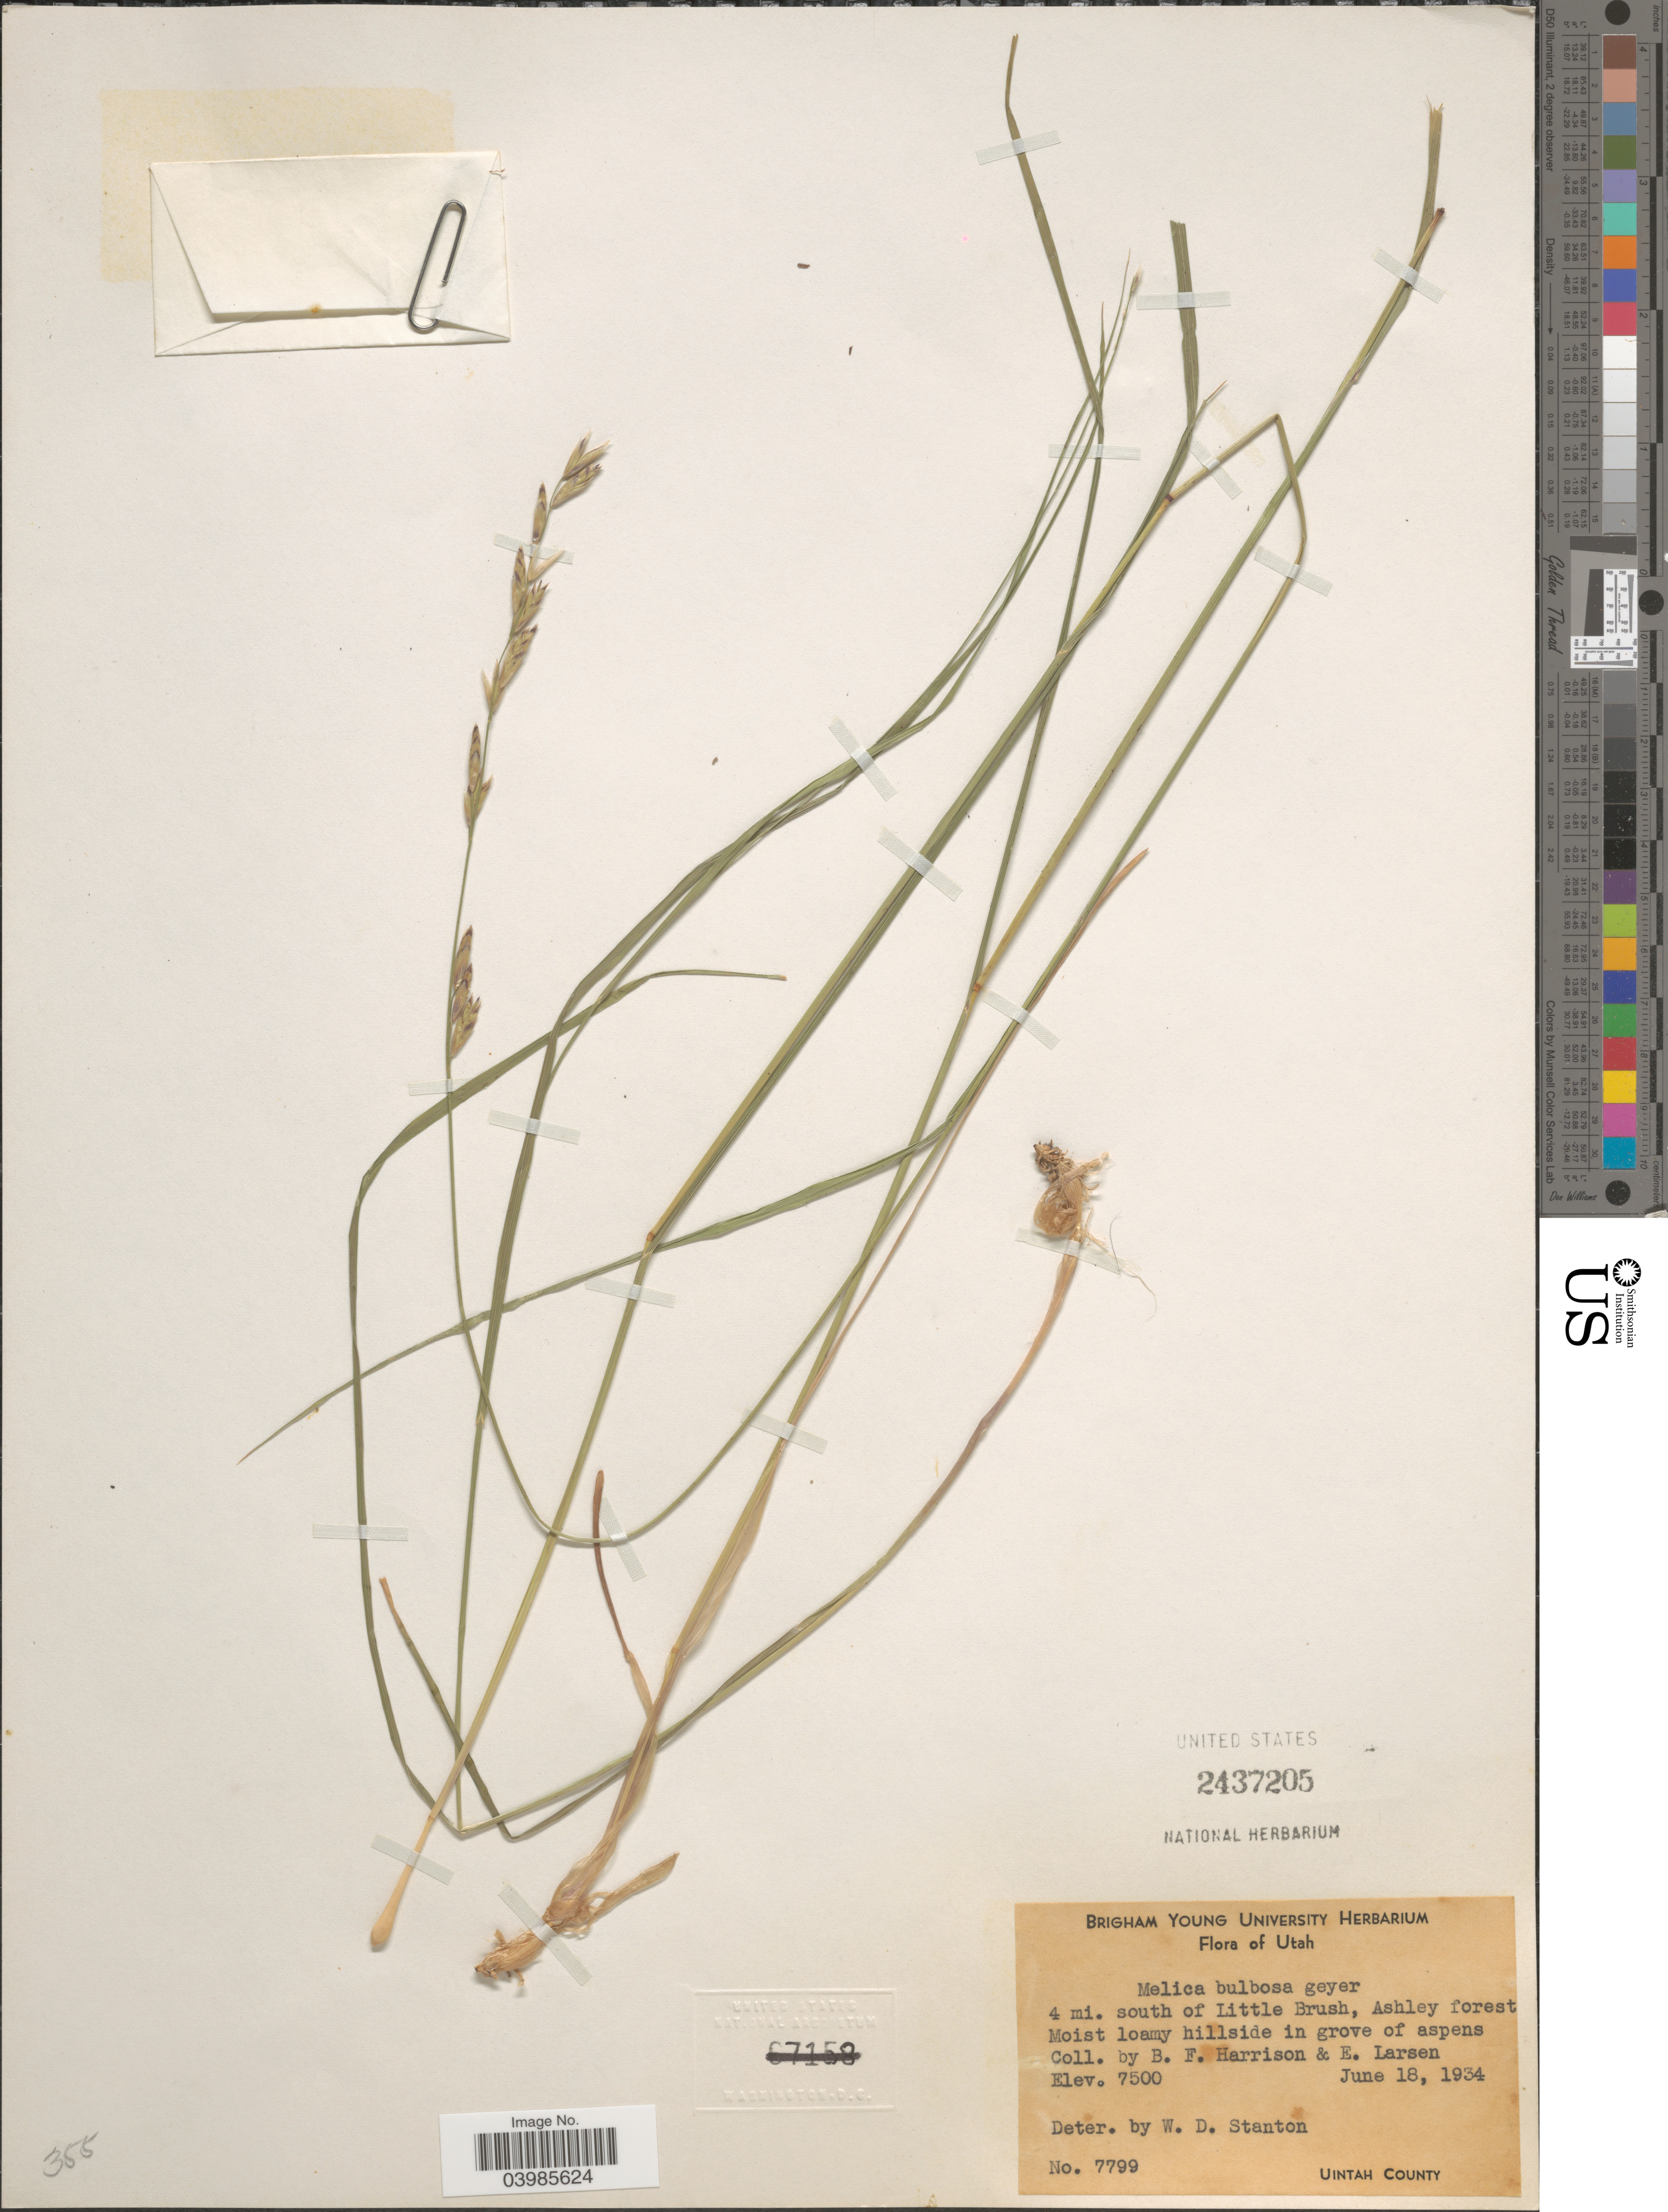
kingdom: Plantae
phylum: Tracheophyta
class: Liliopsida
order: Poales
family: Poaceae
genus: Melica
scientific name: Melica bulbosa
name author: Geyer ex Porter & J.M. Coult.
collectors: B. F. Harrison & E. Larsen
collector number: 7799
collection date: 1934-06-18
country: United States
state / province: Utah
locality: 4 mi. south of Little Brush, Ashley forest. Uintah County.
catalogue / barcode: US 2437205